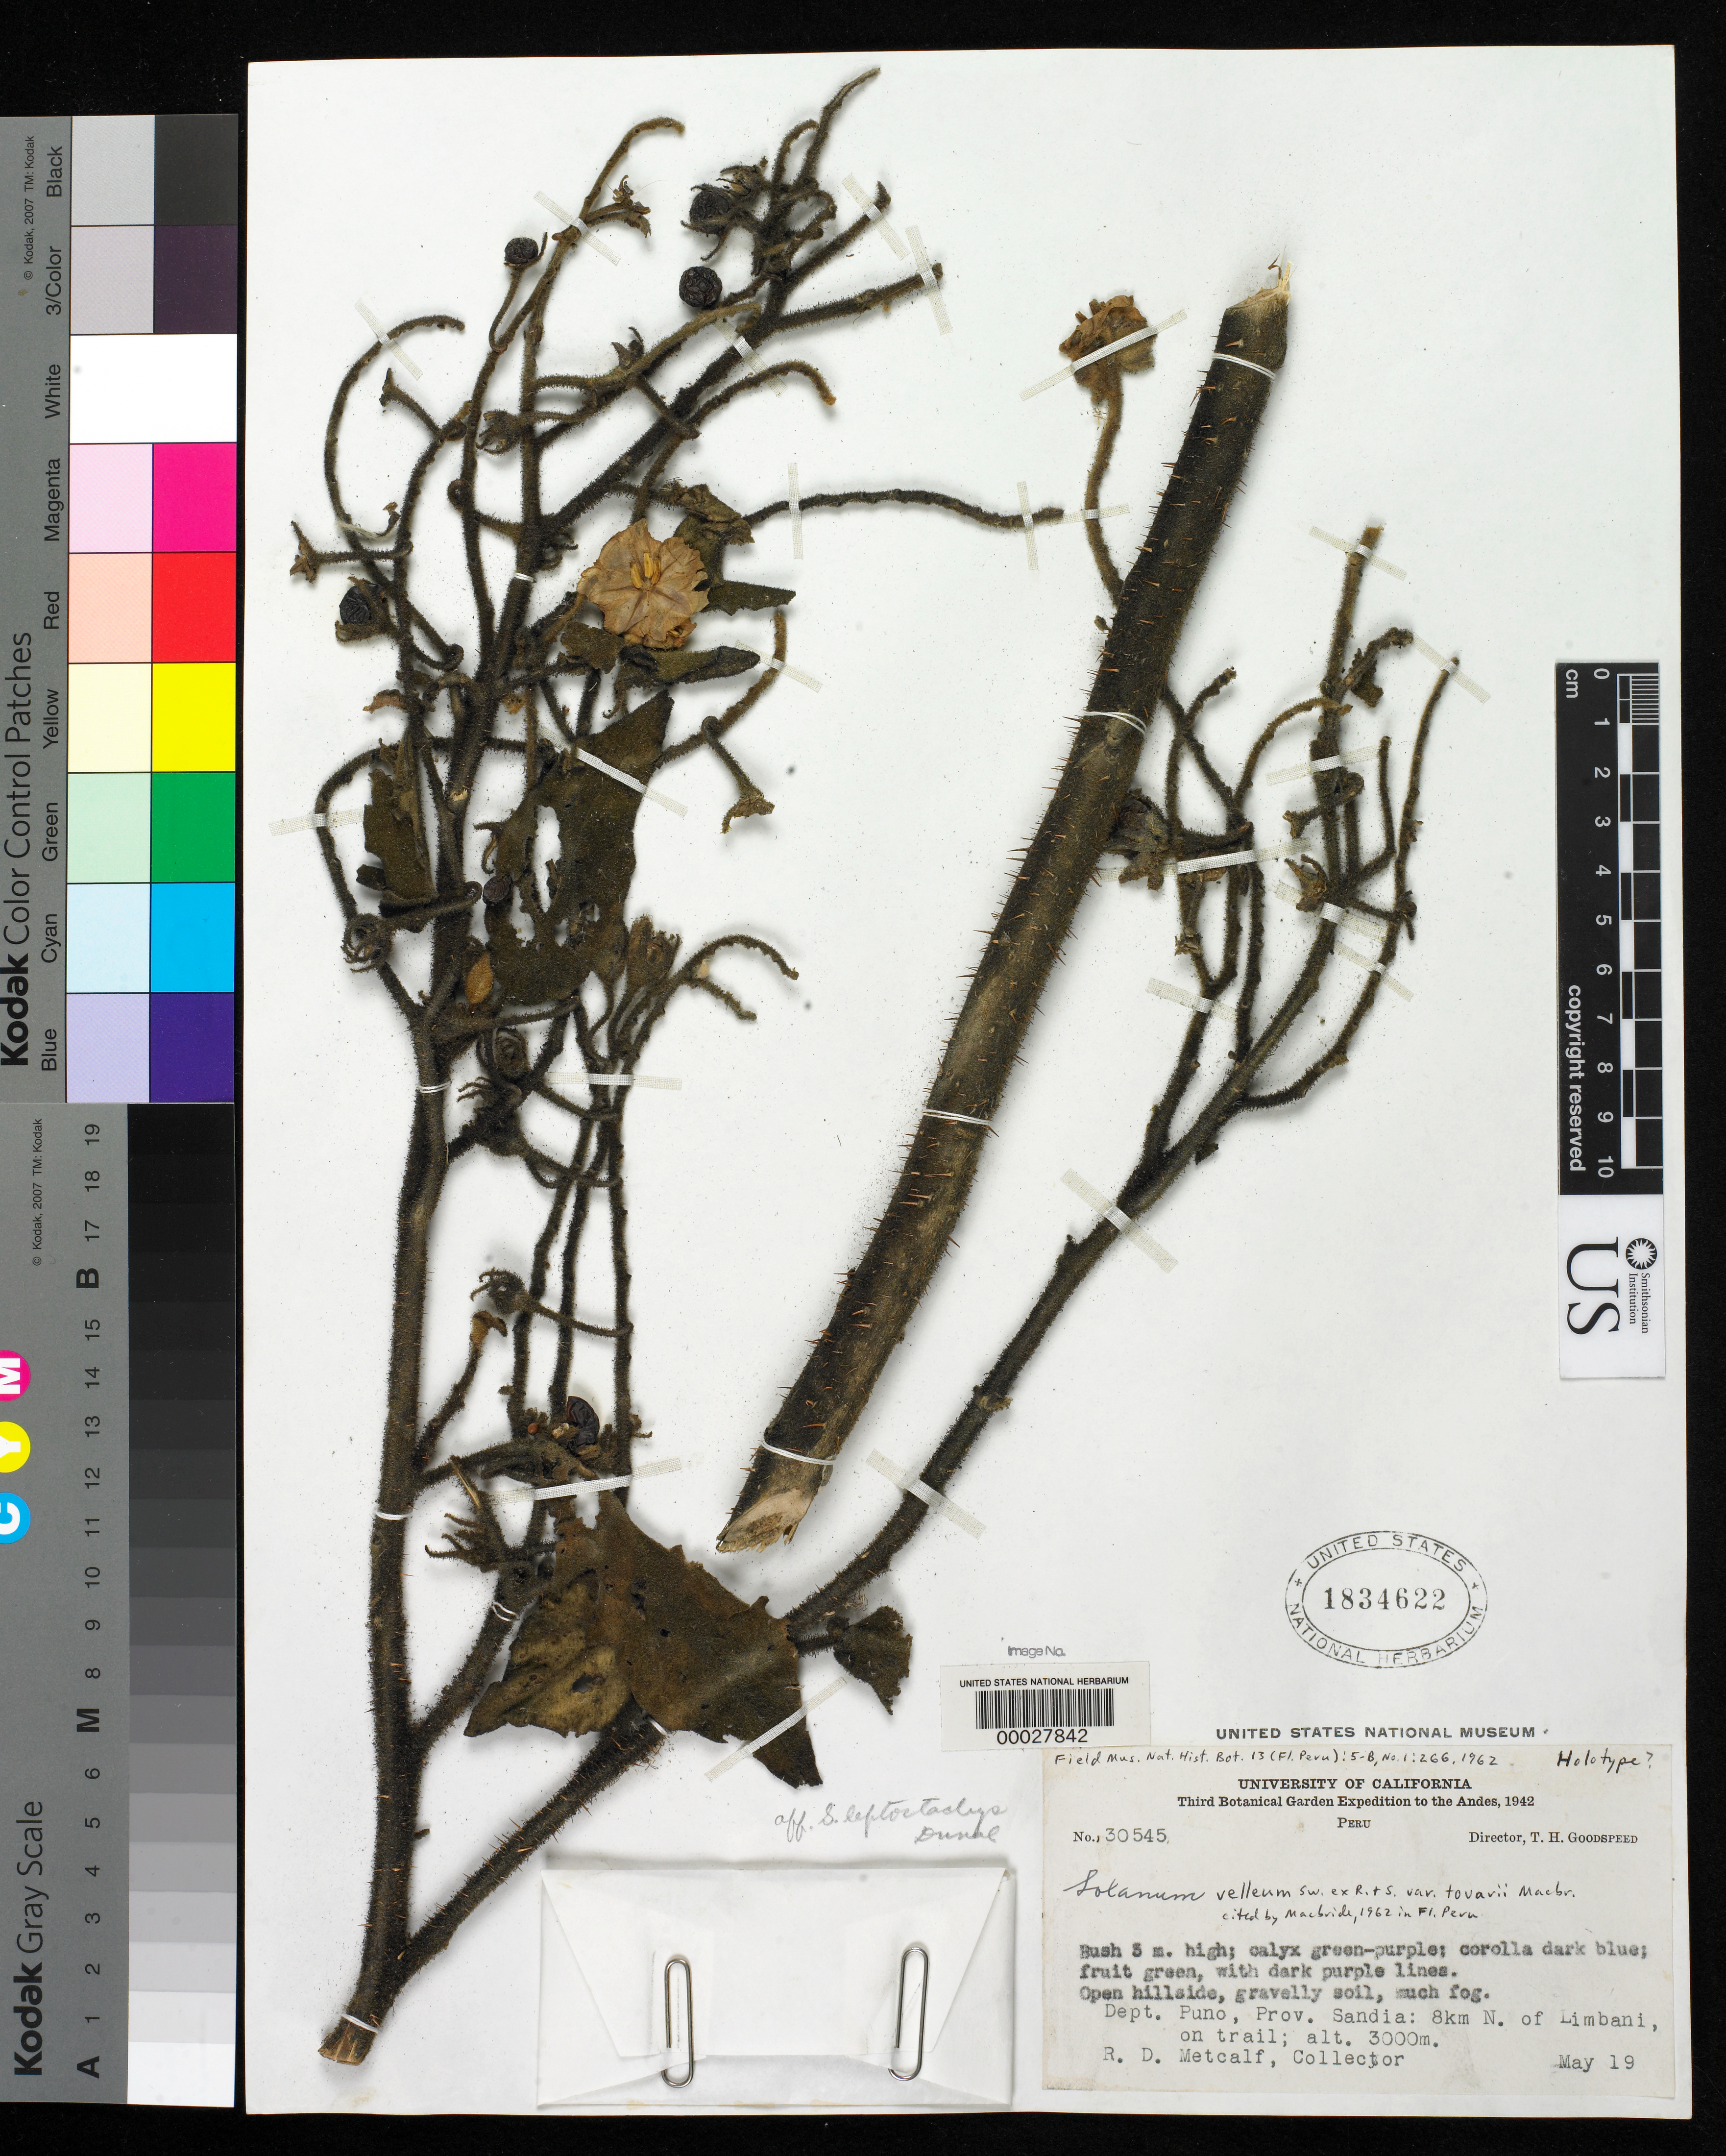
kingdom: Plantae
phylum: Tracheophyta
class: Magnoliopsida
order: Solanales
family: Solanaceae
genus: Solanum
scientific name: Solanum velleum var. tovarii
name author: J.F. Macbr.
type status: Holotype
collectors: R. D. Metcalf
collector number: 30545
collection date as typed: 19 May 1942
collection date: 1942-05-19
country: Peru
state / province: Puno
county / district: Sandia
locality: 8 km n of Limbani, on trail.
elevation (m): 3000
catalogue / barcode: US 1834622